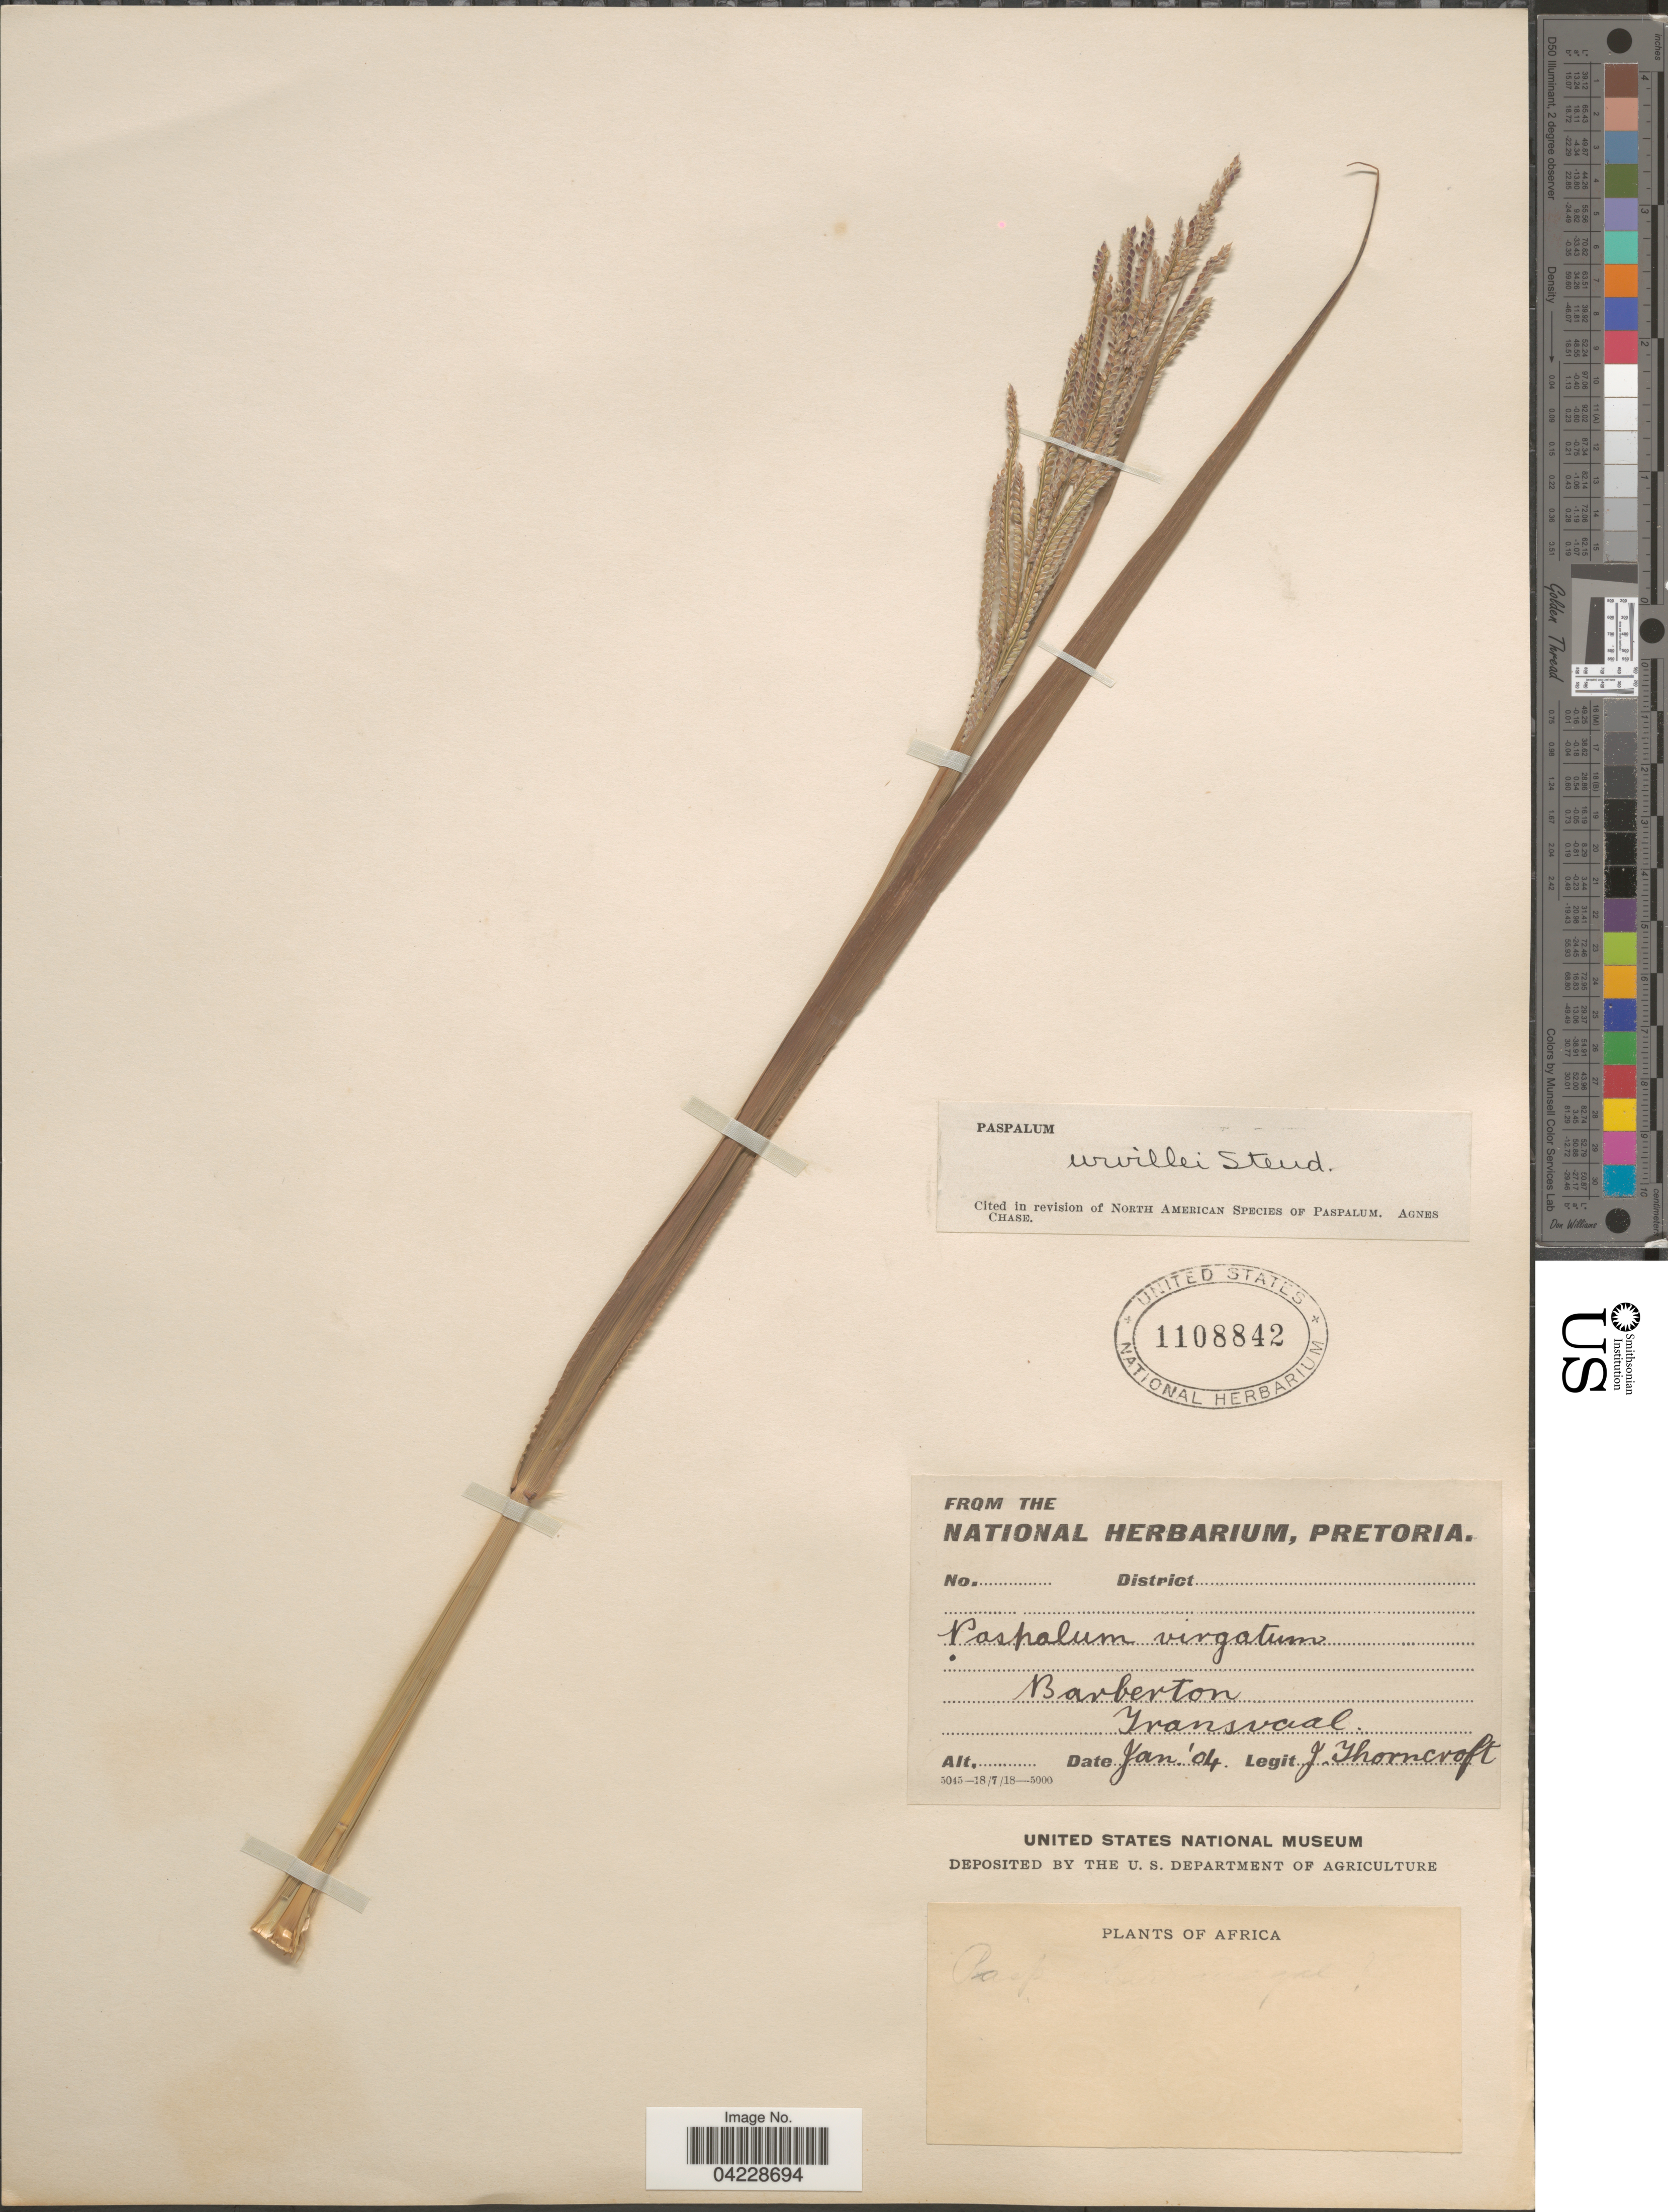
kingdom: Plantae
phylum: Tracheophyta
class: Liliopsida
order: Poales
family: Poaceae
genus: Paspalum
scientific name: Paspalum vaginatum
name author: Sw.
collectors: J. Thorncroft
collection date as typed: Transcribed d/m/y: /1/4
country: South Africa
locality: Barberton. Transvaal.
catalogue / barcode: US 1108842